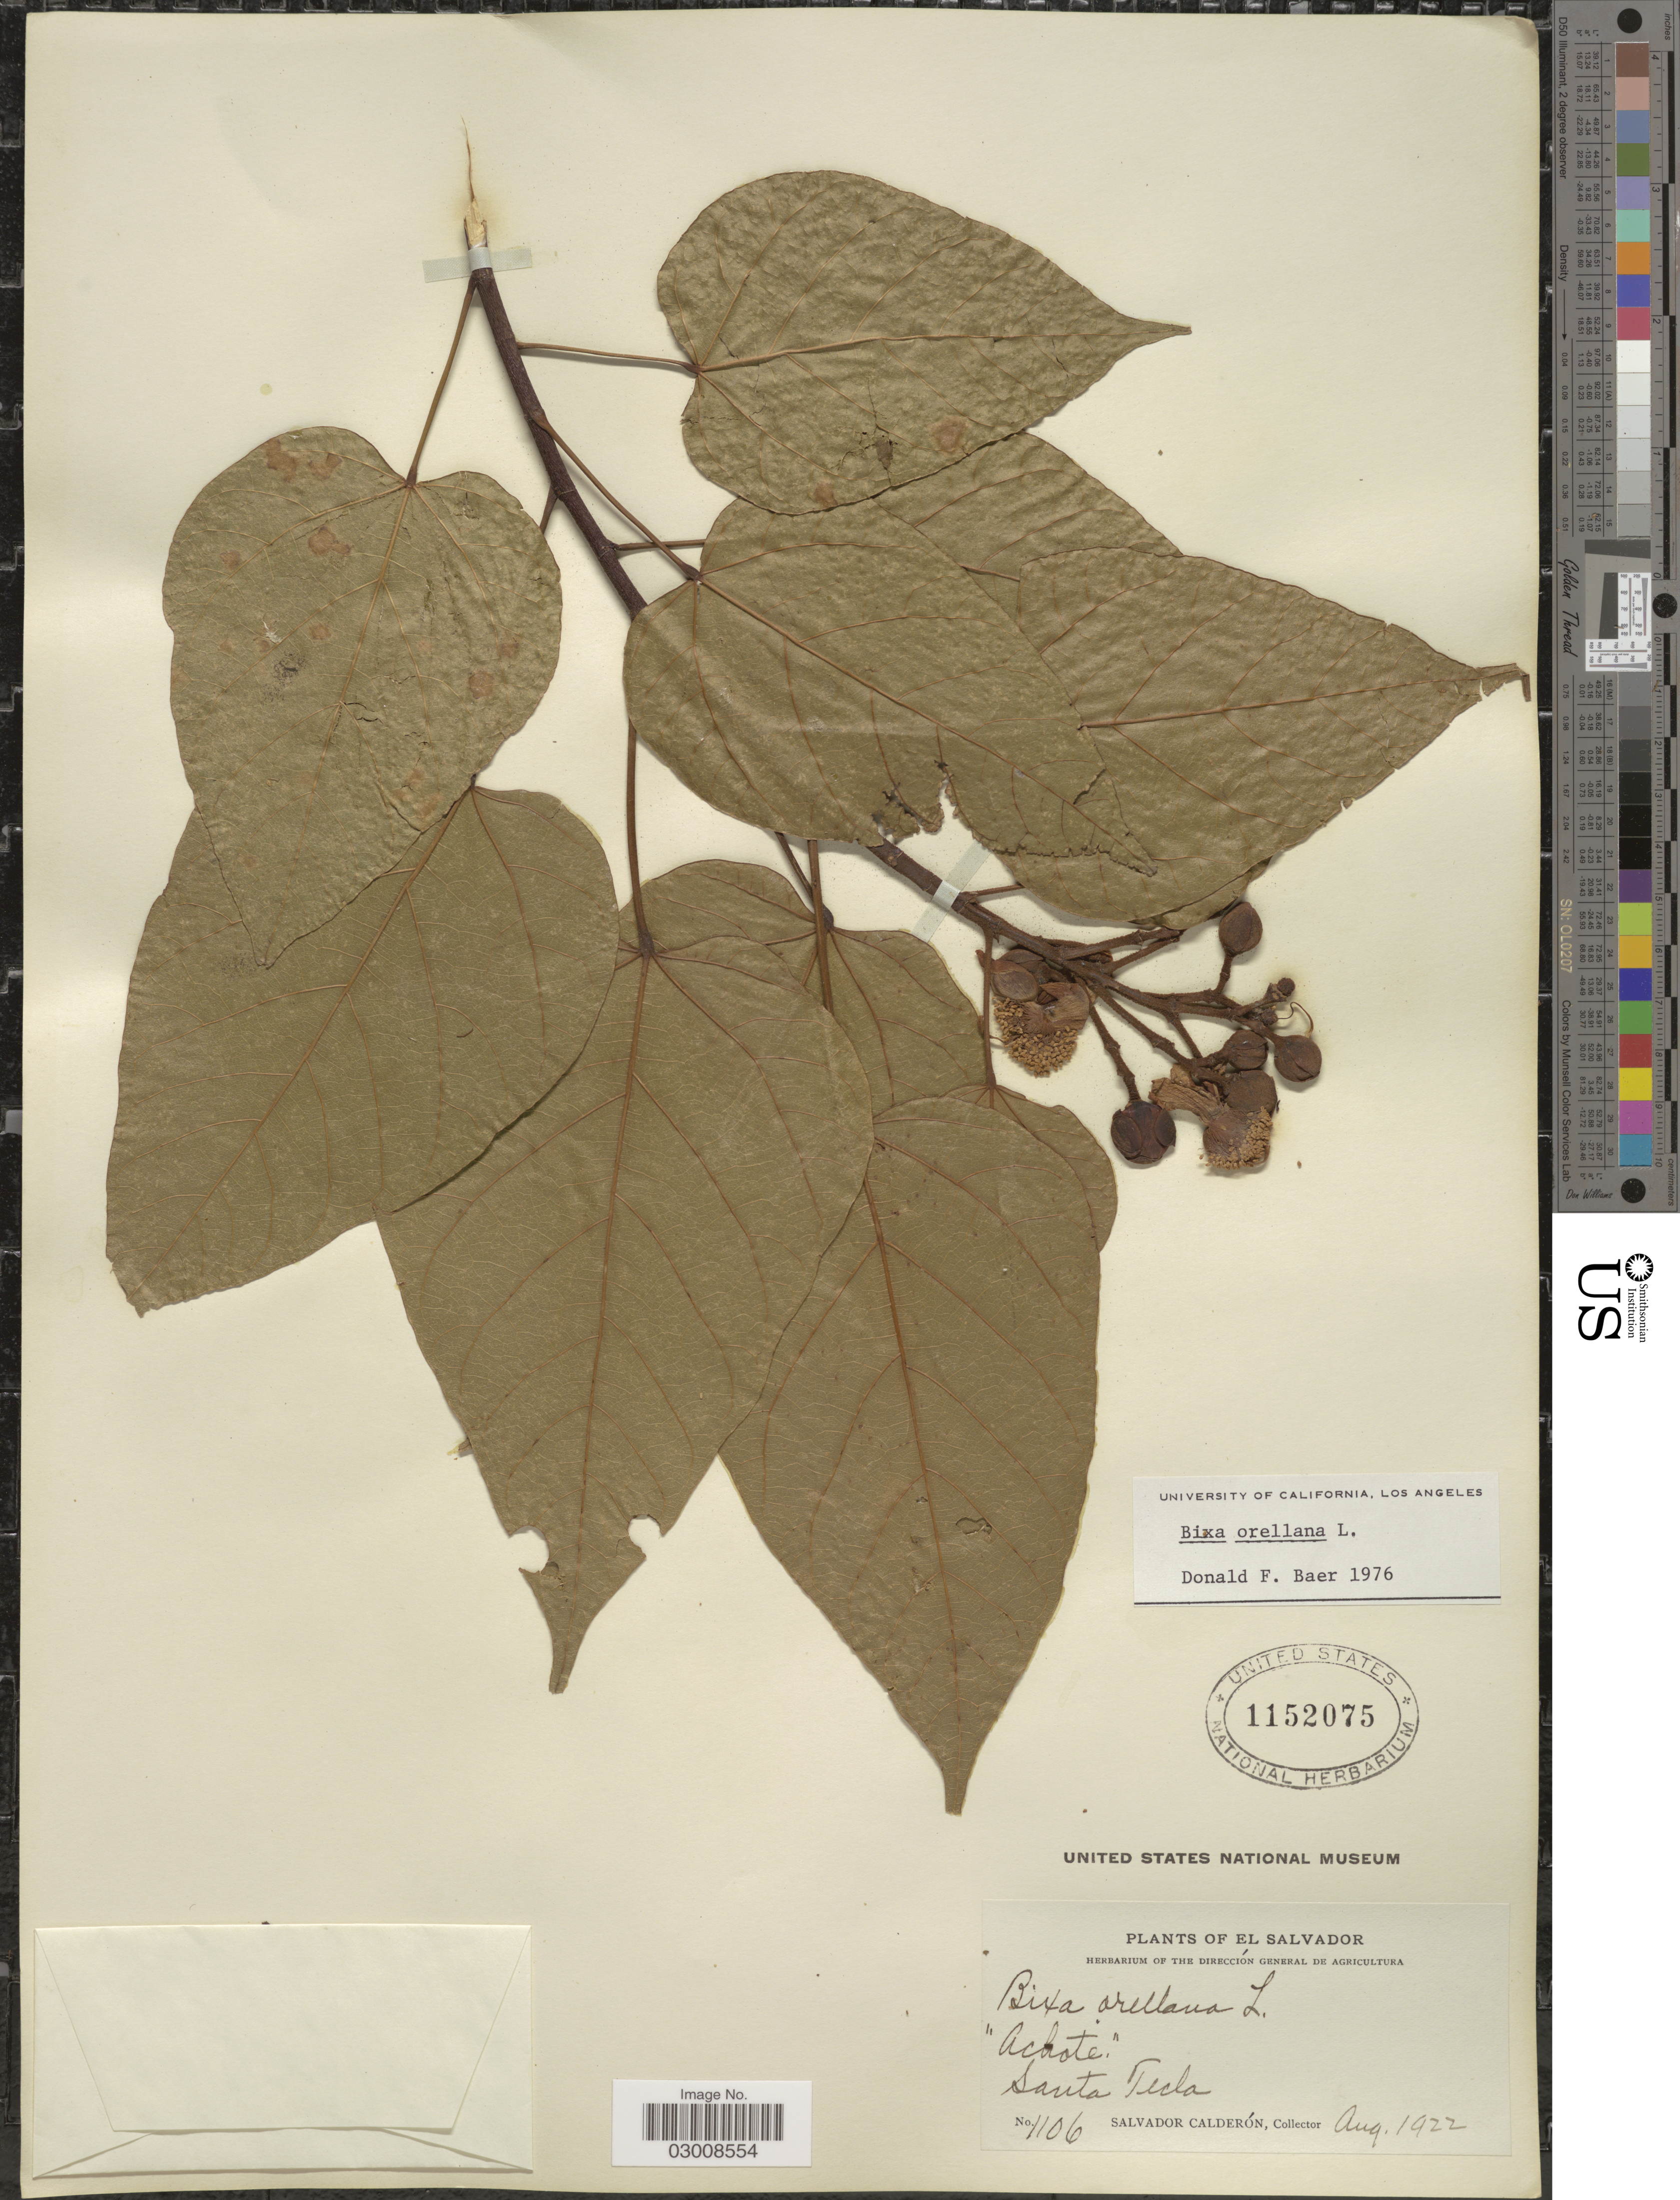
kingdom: Plantae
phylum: Tracheophyta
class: Magnoliopsida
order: Malvales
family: Bixaceae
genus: Bixa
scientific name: Bixa orellana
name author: L.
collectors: S. Calderón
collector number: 1106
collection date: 1922-08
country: El Salvador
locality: Santa Tecla.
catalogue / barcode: US 1152075